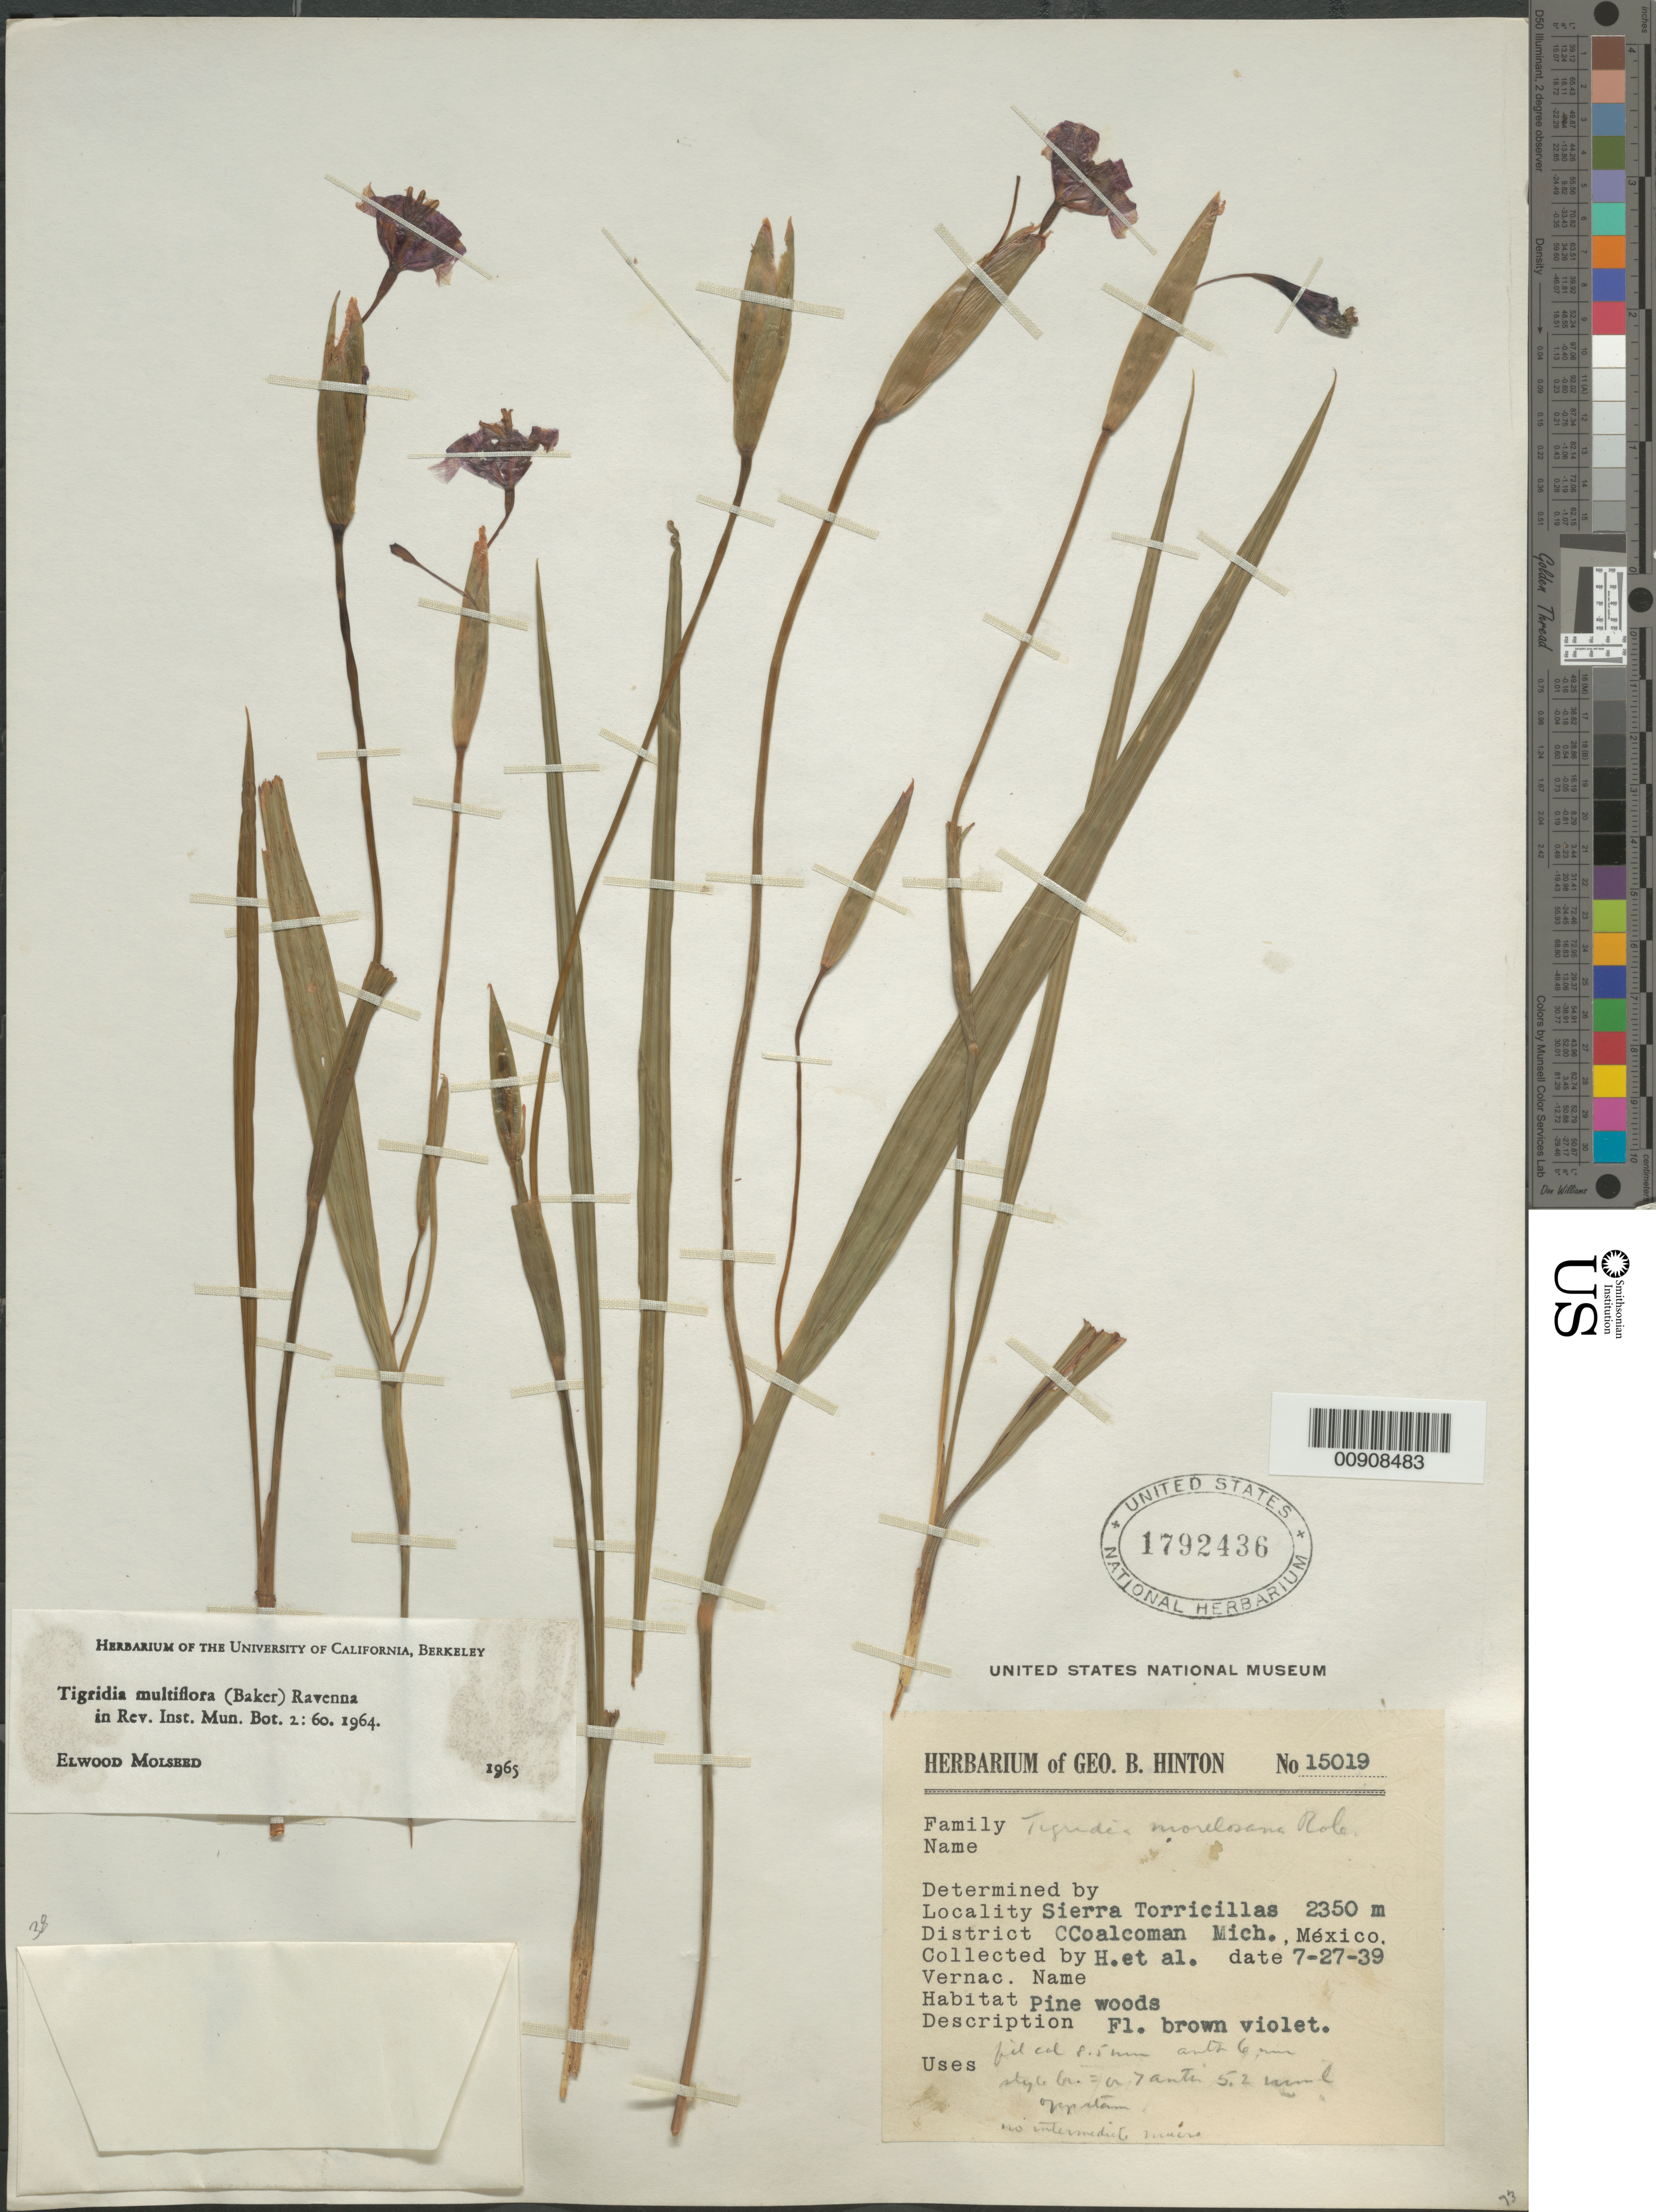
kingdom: Plantae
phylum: Tracheophyta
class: Liliopsida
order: Asparagales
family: Iridaceae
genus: Tigridia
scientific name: Tigridia multiflora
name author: (Baker) Ravenna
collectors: G. B. Hinton & et al.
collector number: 15019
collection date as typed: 27 Jul 1939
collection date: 1939-07-27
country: Mexico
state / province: Michoacán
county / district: Coalcomán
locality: Sierra Torricillas, Distrcit Coalcomán, Michoacán.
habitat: Pine woods.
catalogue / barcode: US 1792436